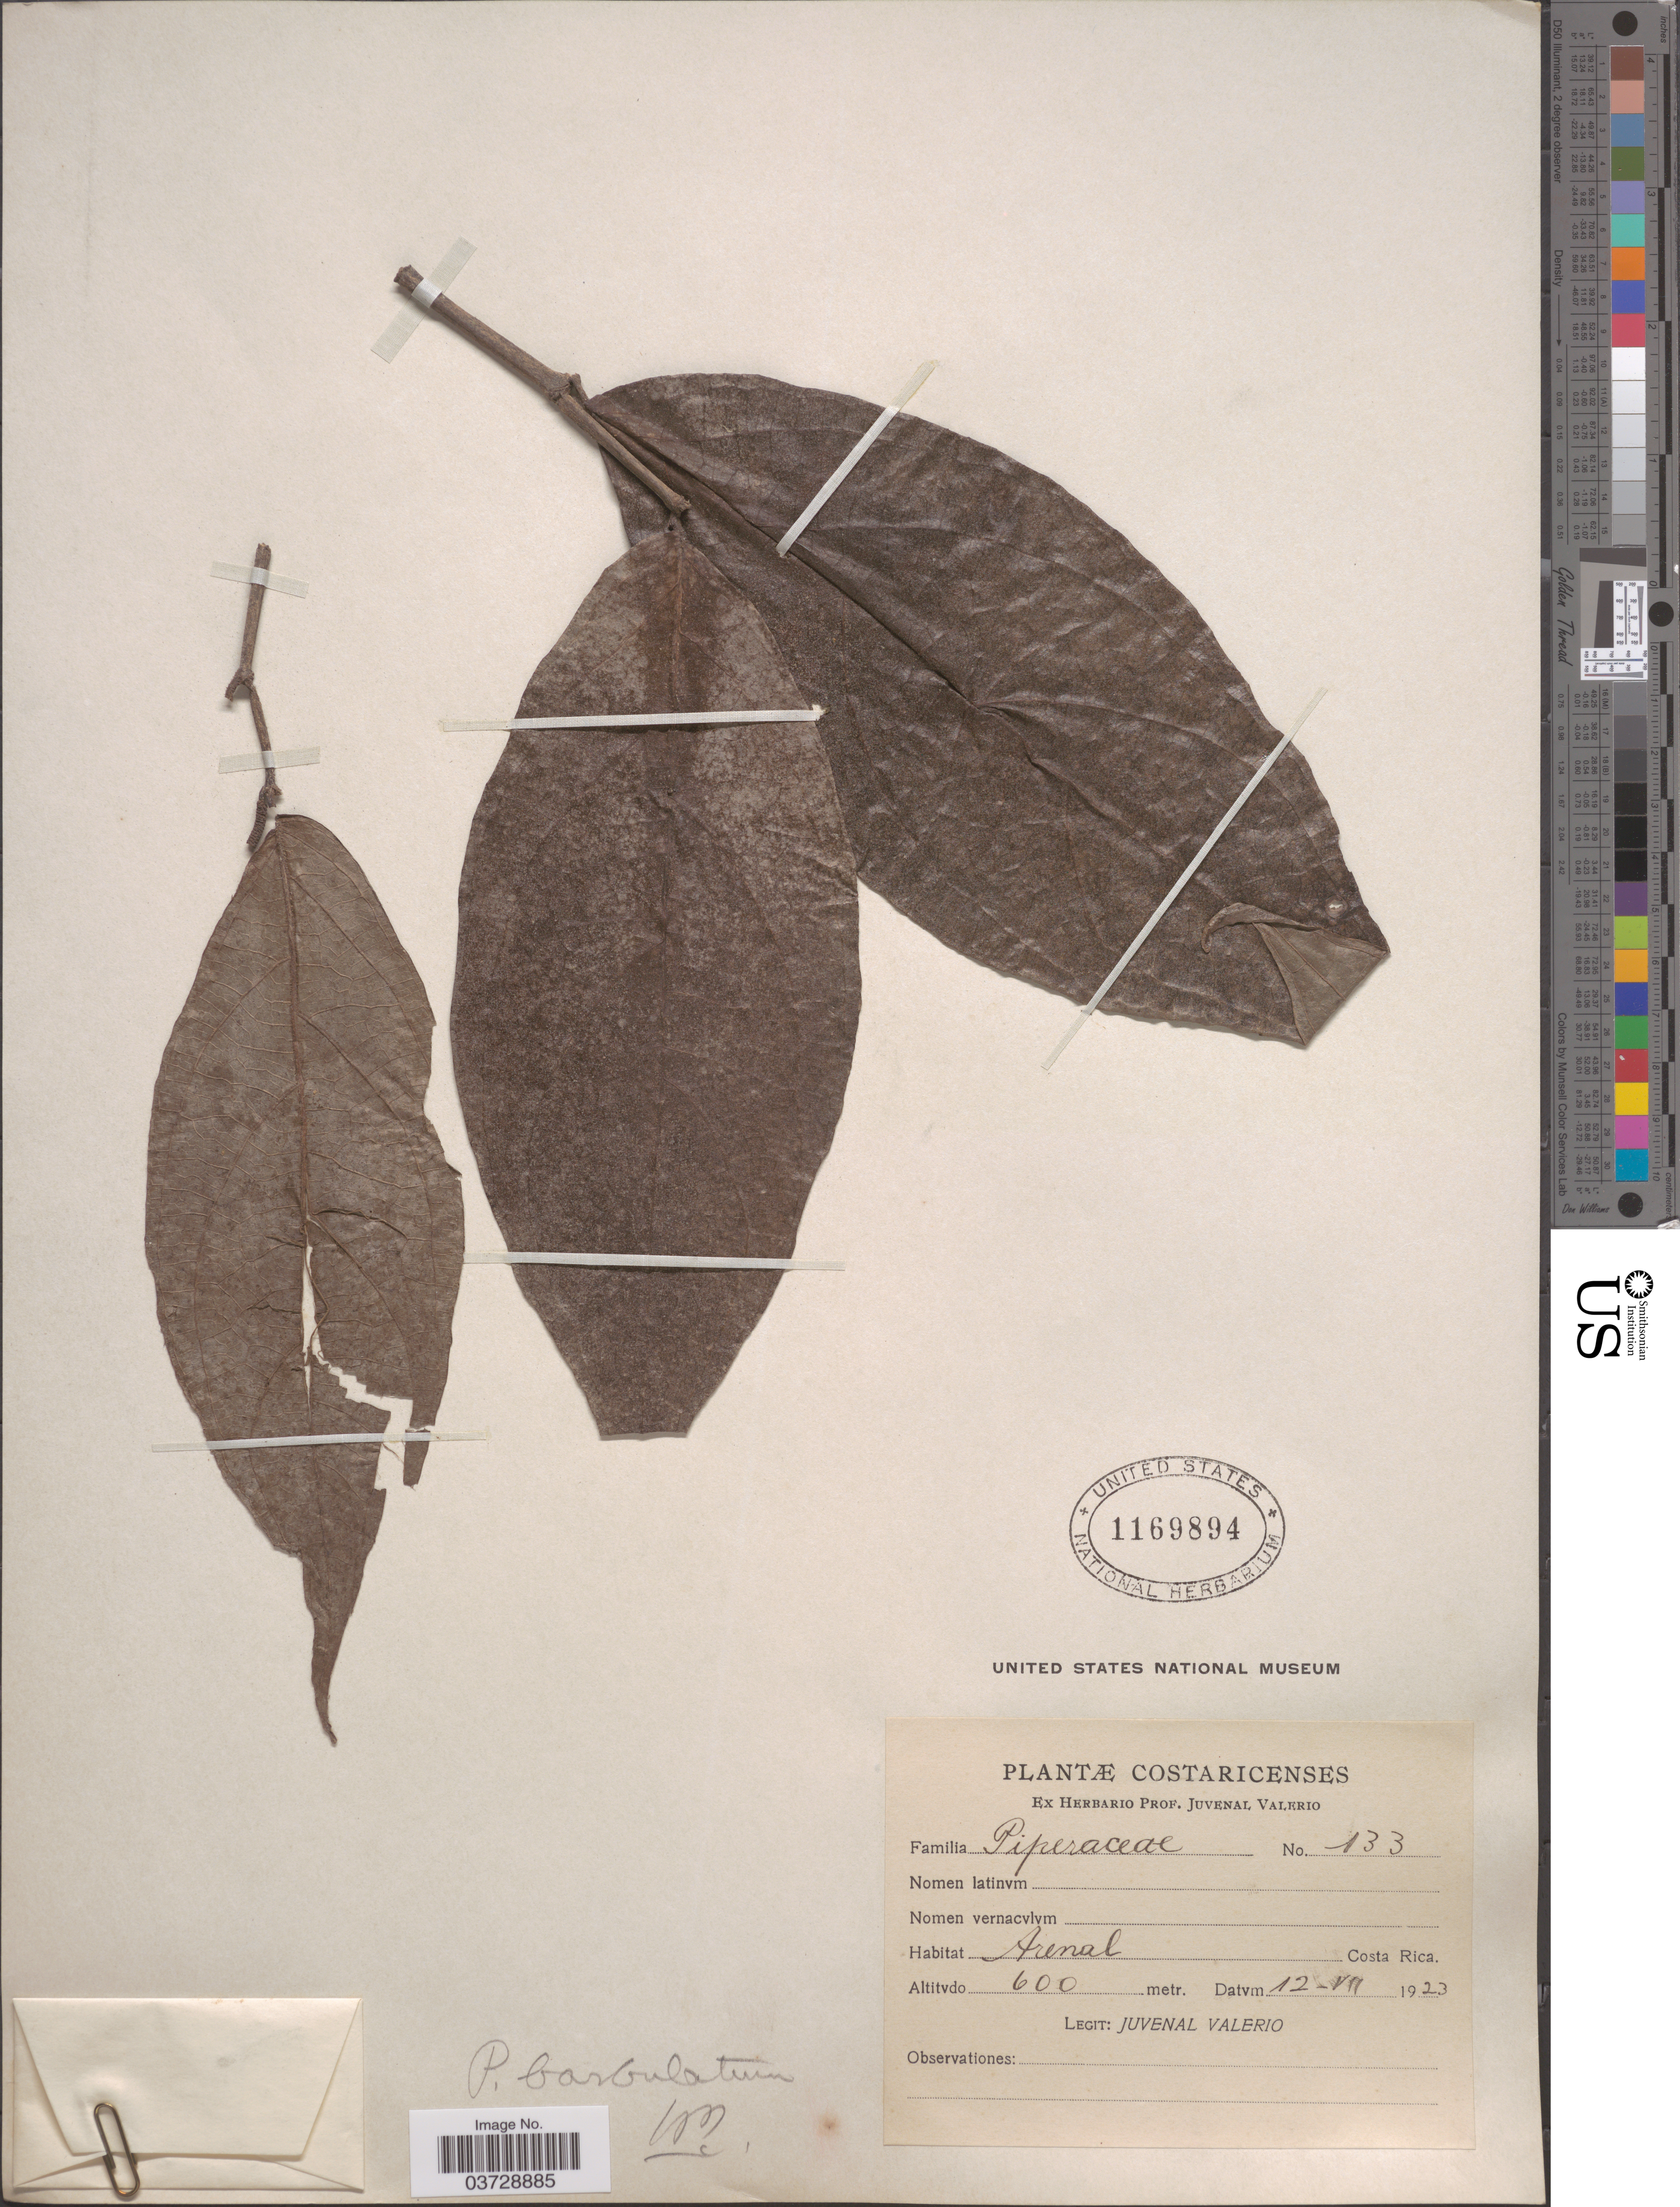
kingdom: Plantae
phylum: Tracheophyta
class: Magnoliopsida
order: Piperales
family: Piperaceae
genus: Piper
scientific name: Piper barbulatum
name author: C. DC.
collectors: J. Valerio R.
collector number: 133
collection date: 1923-07-12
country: Costa Rica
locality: Arenal.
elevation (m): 600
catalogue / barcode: US 1169894